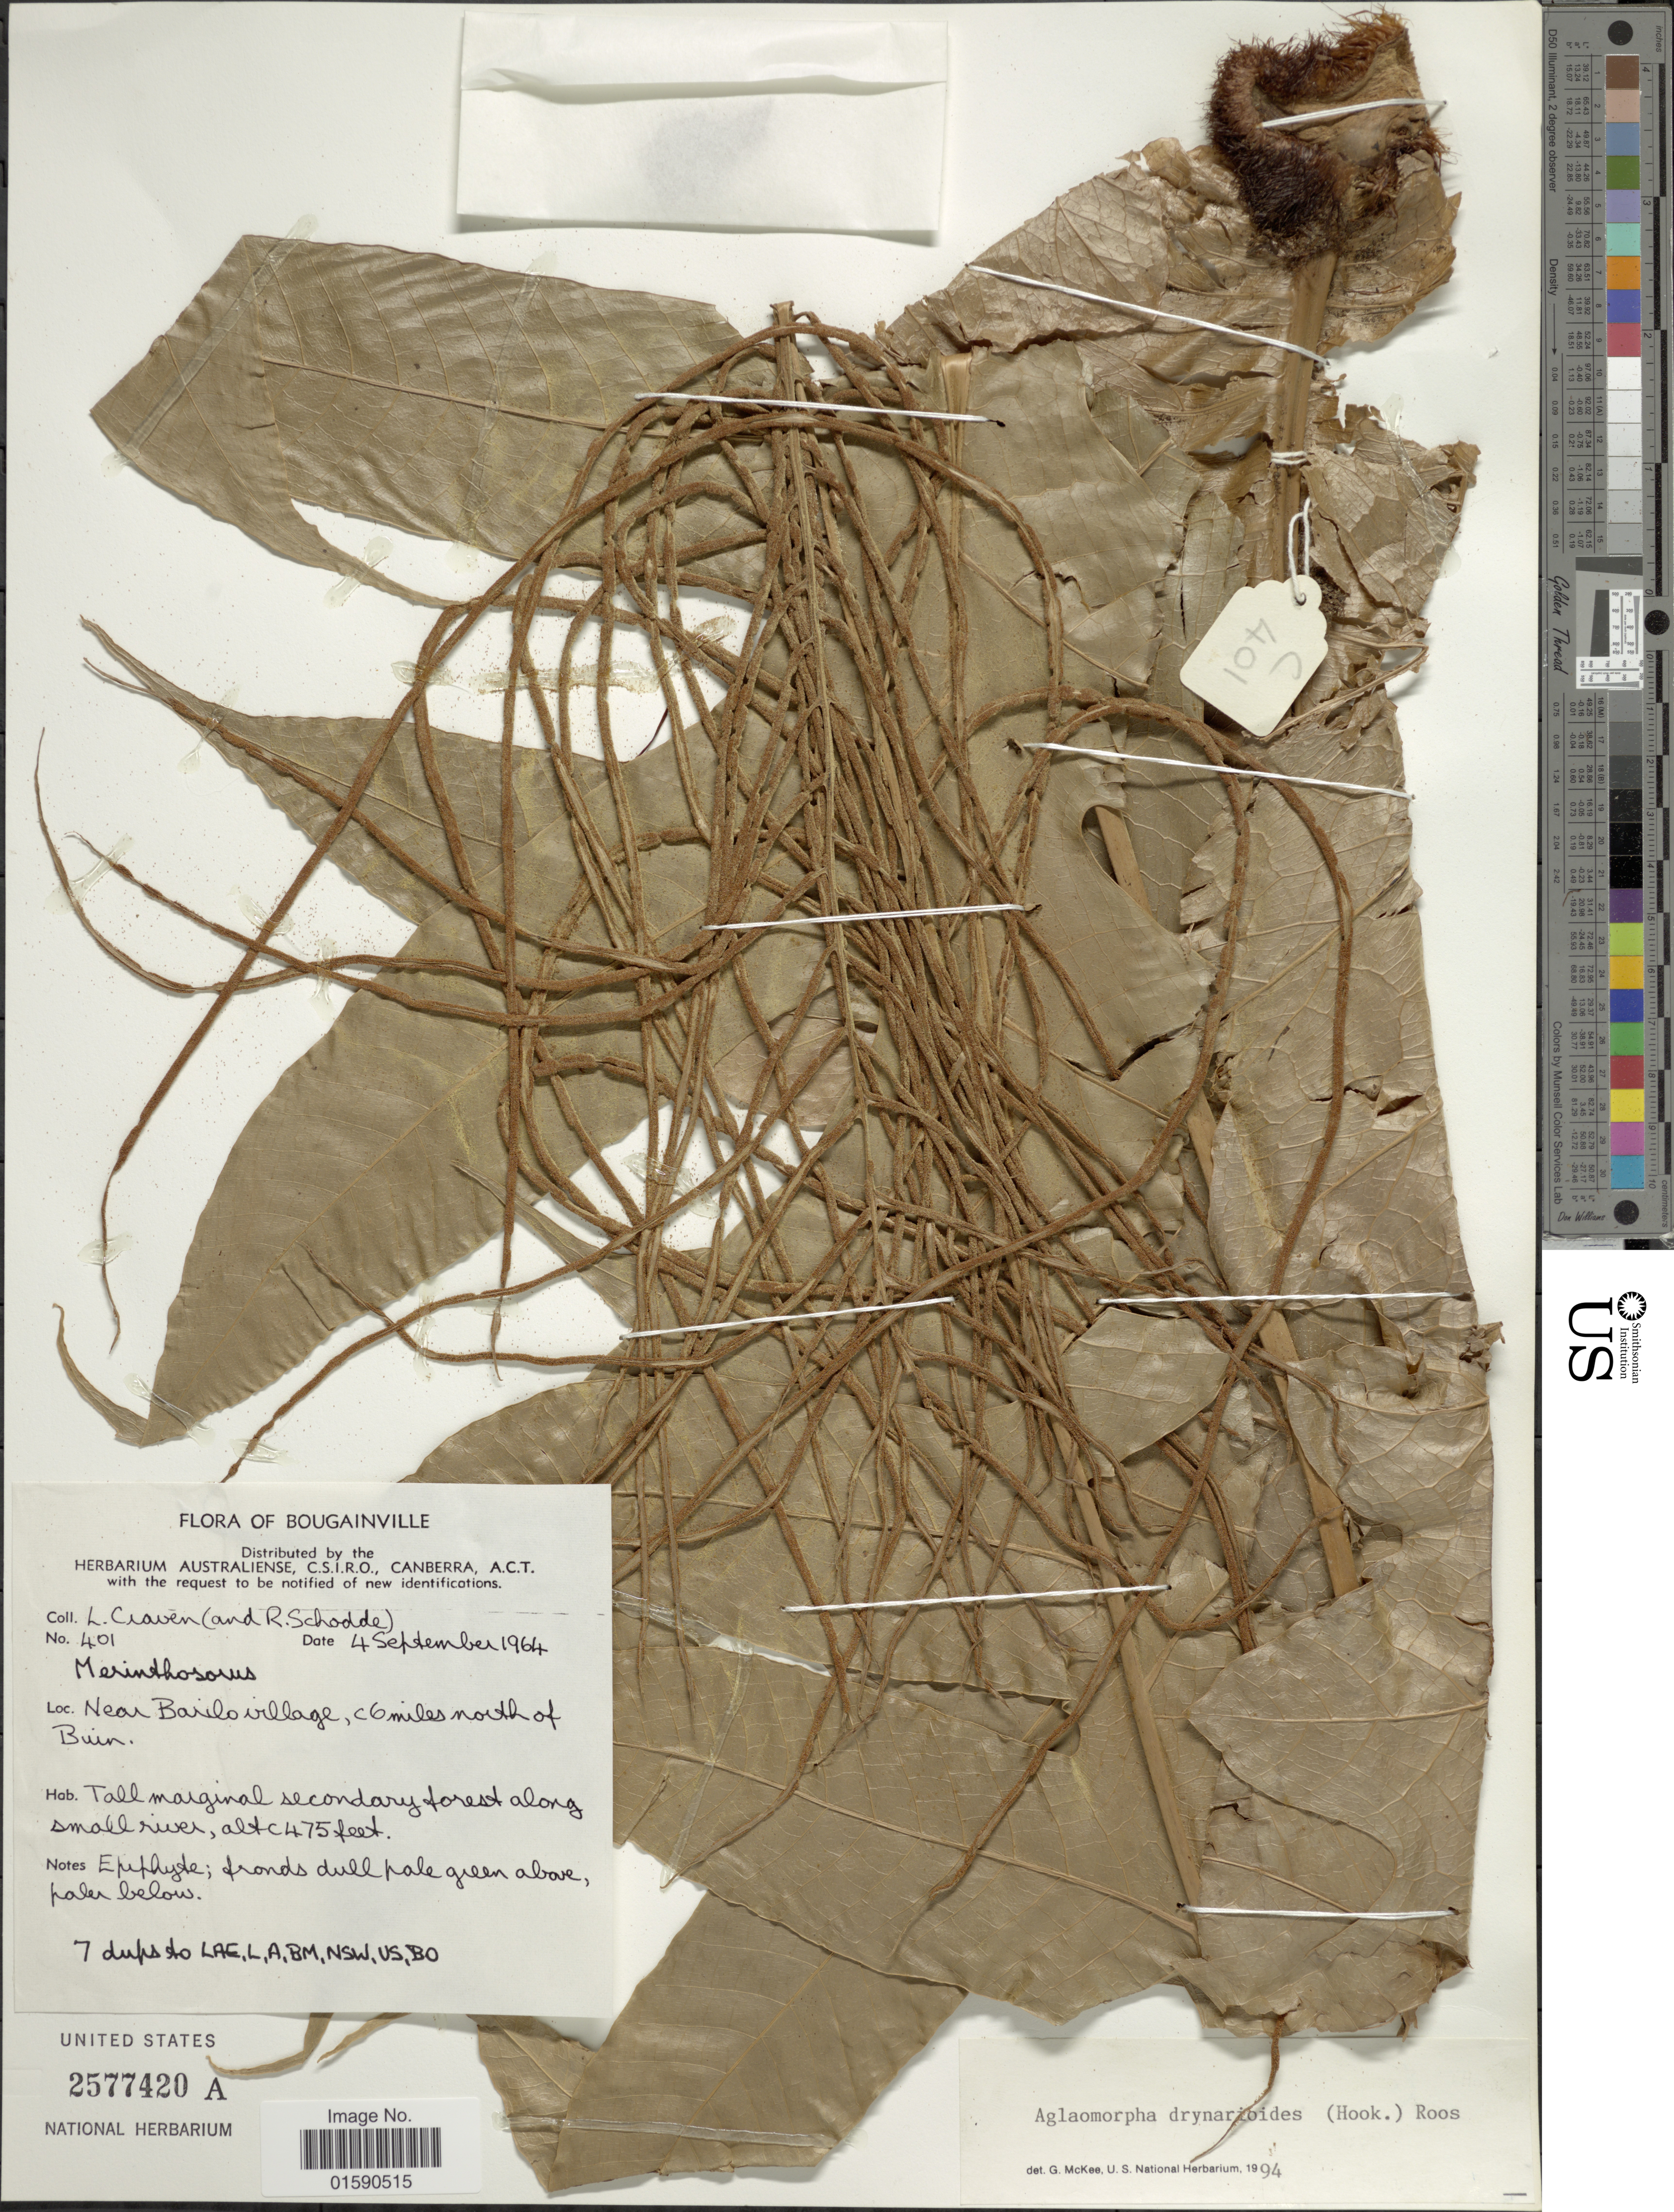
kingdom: Plantae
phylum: Tracheophyta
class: Polypodiopsida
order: Polypodiales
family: Polypodiaceae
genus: Aglaomorpha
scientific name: Aglaomorpha drynarioides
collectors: L. A. Craven & R. Schodde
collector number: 401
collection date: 1964-09-04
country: Papua New Guinea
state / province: Bougainville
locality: Near Basilio village, 6 miles north of Buin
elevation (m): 145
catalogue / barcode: US 2577420A